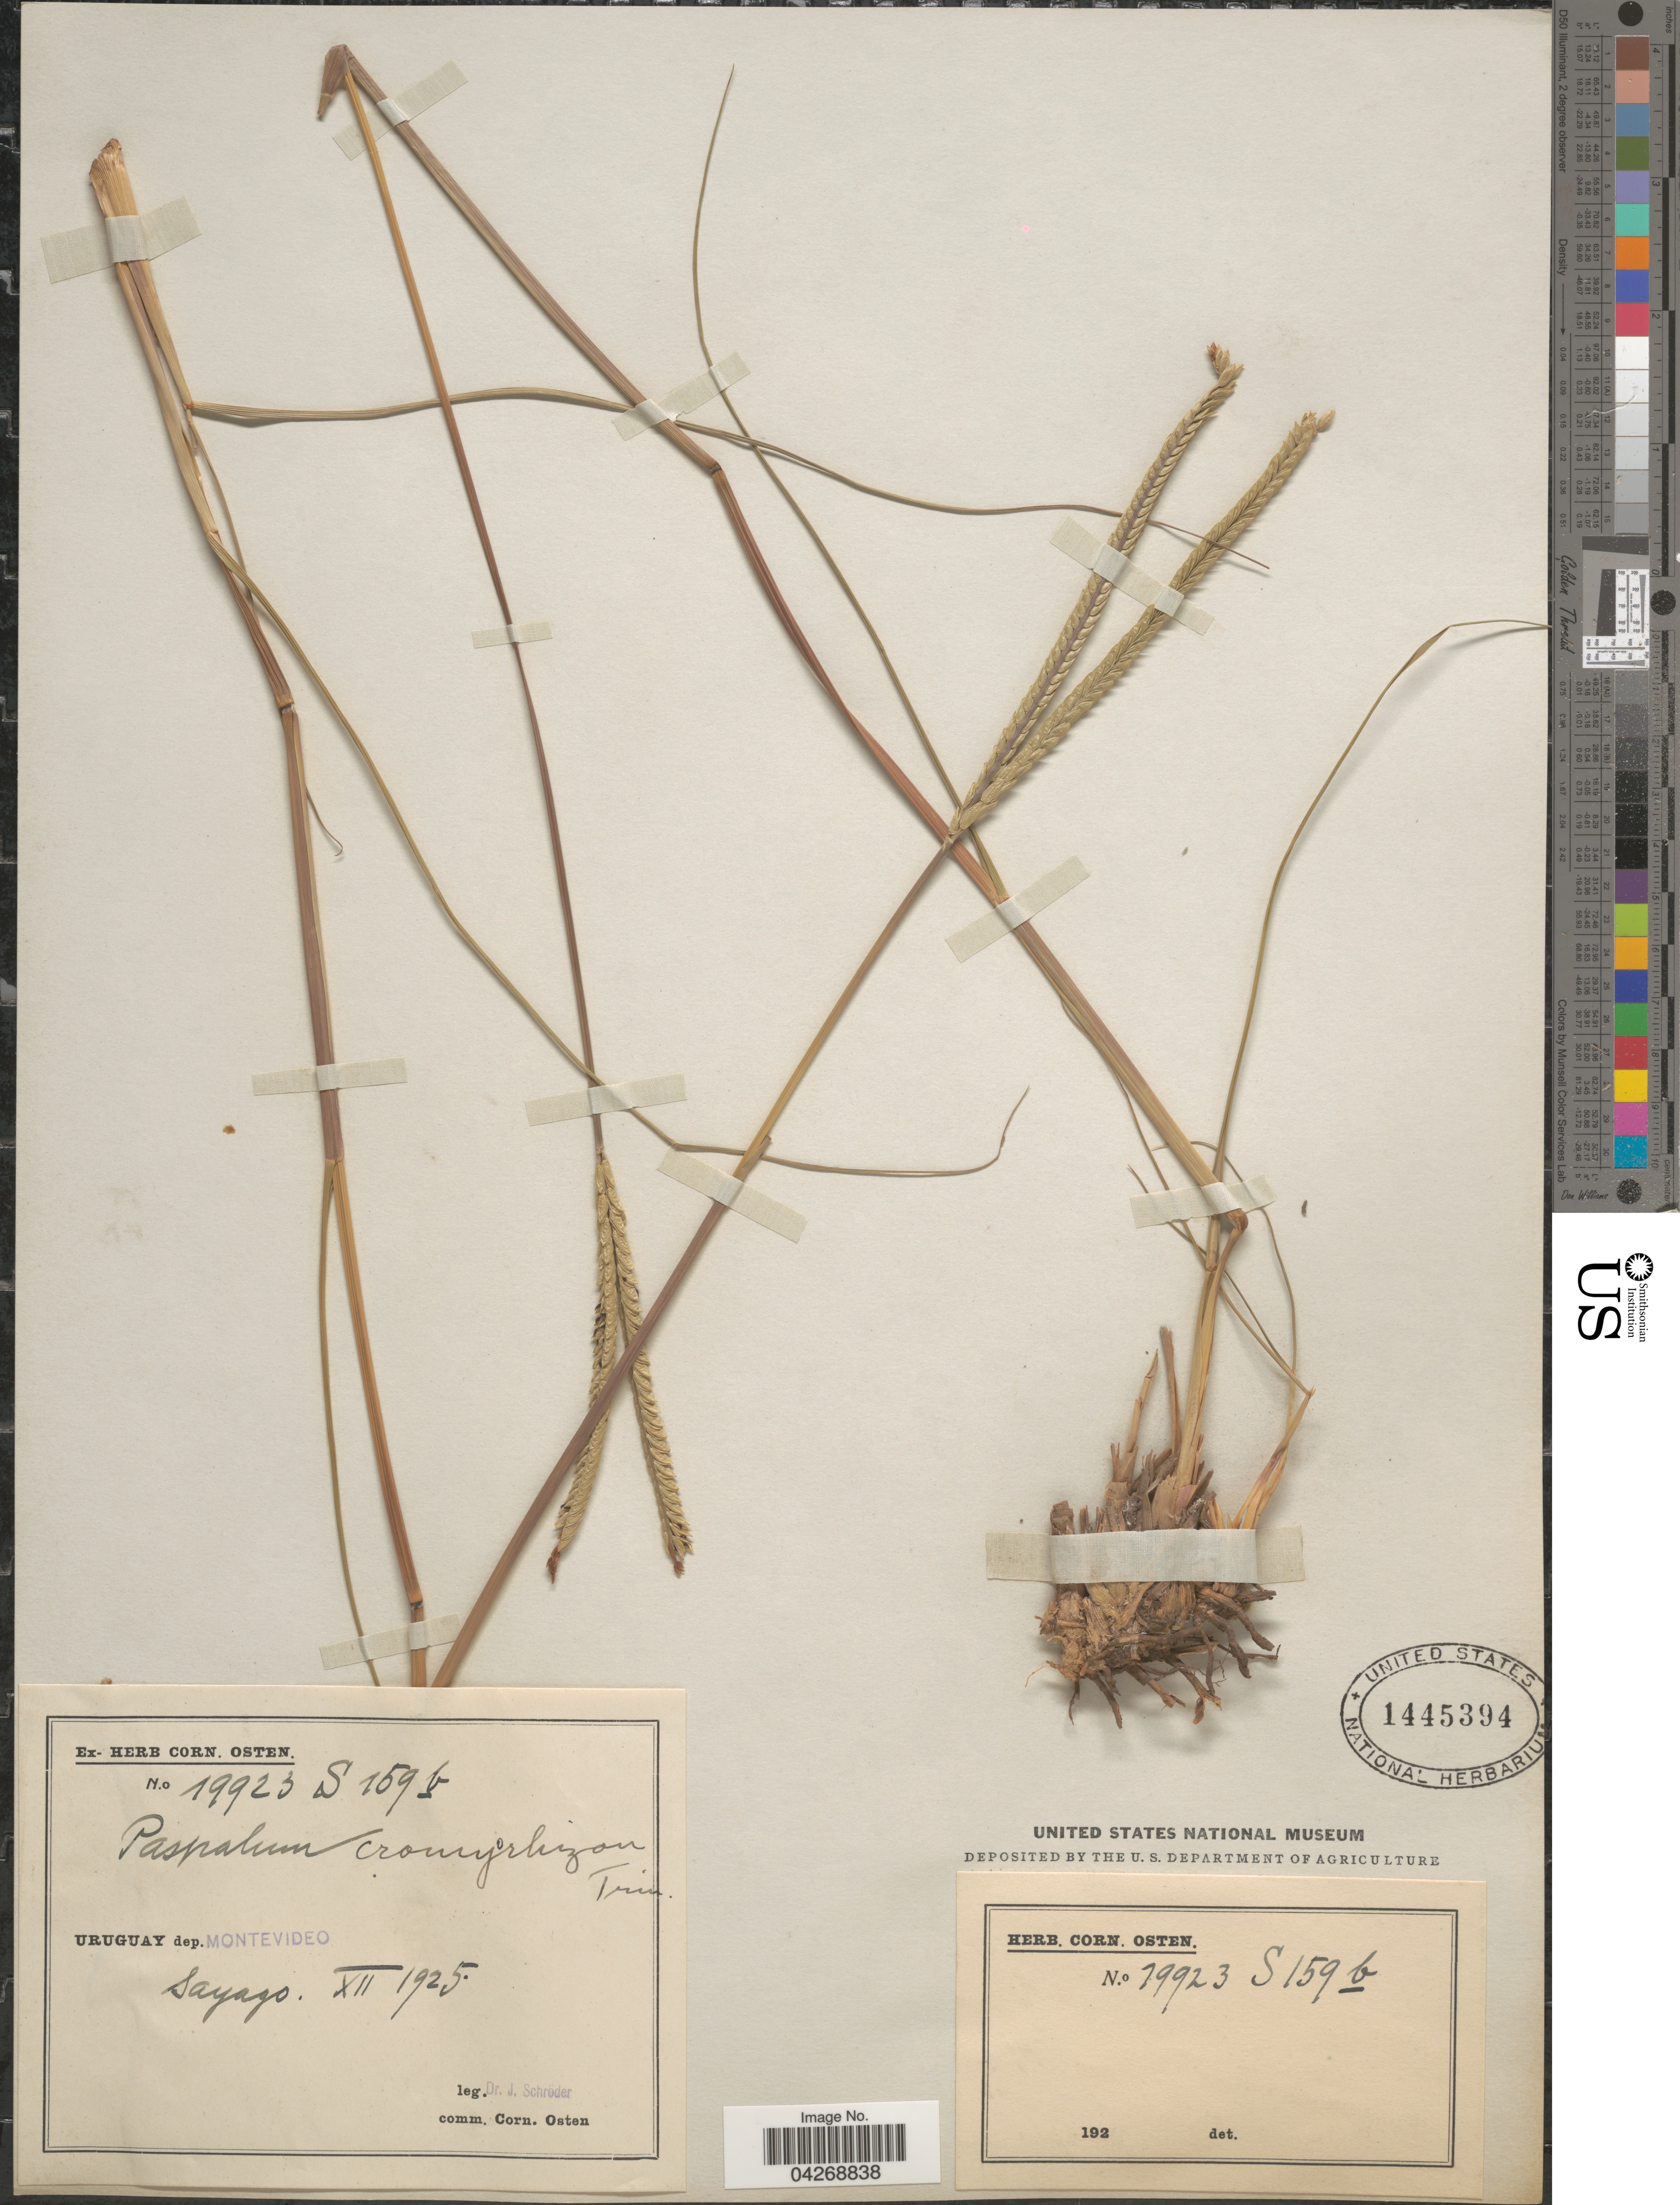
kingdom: Plantae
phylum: Tracheophyta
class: Liliopsida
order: Poales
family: Poaceae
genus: Paspalum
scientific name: Paspalum cromyorhizon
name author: Trin. ex Döll in Mart.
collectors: J. Schröder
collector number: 19923/S159b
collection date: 1925-12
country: Uruguay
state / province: Montevideo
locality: Dep. Montevideo. Sayago.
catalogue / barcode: US 1445394